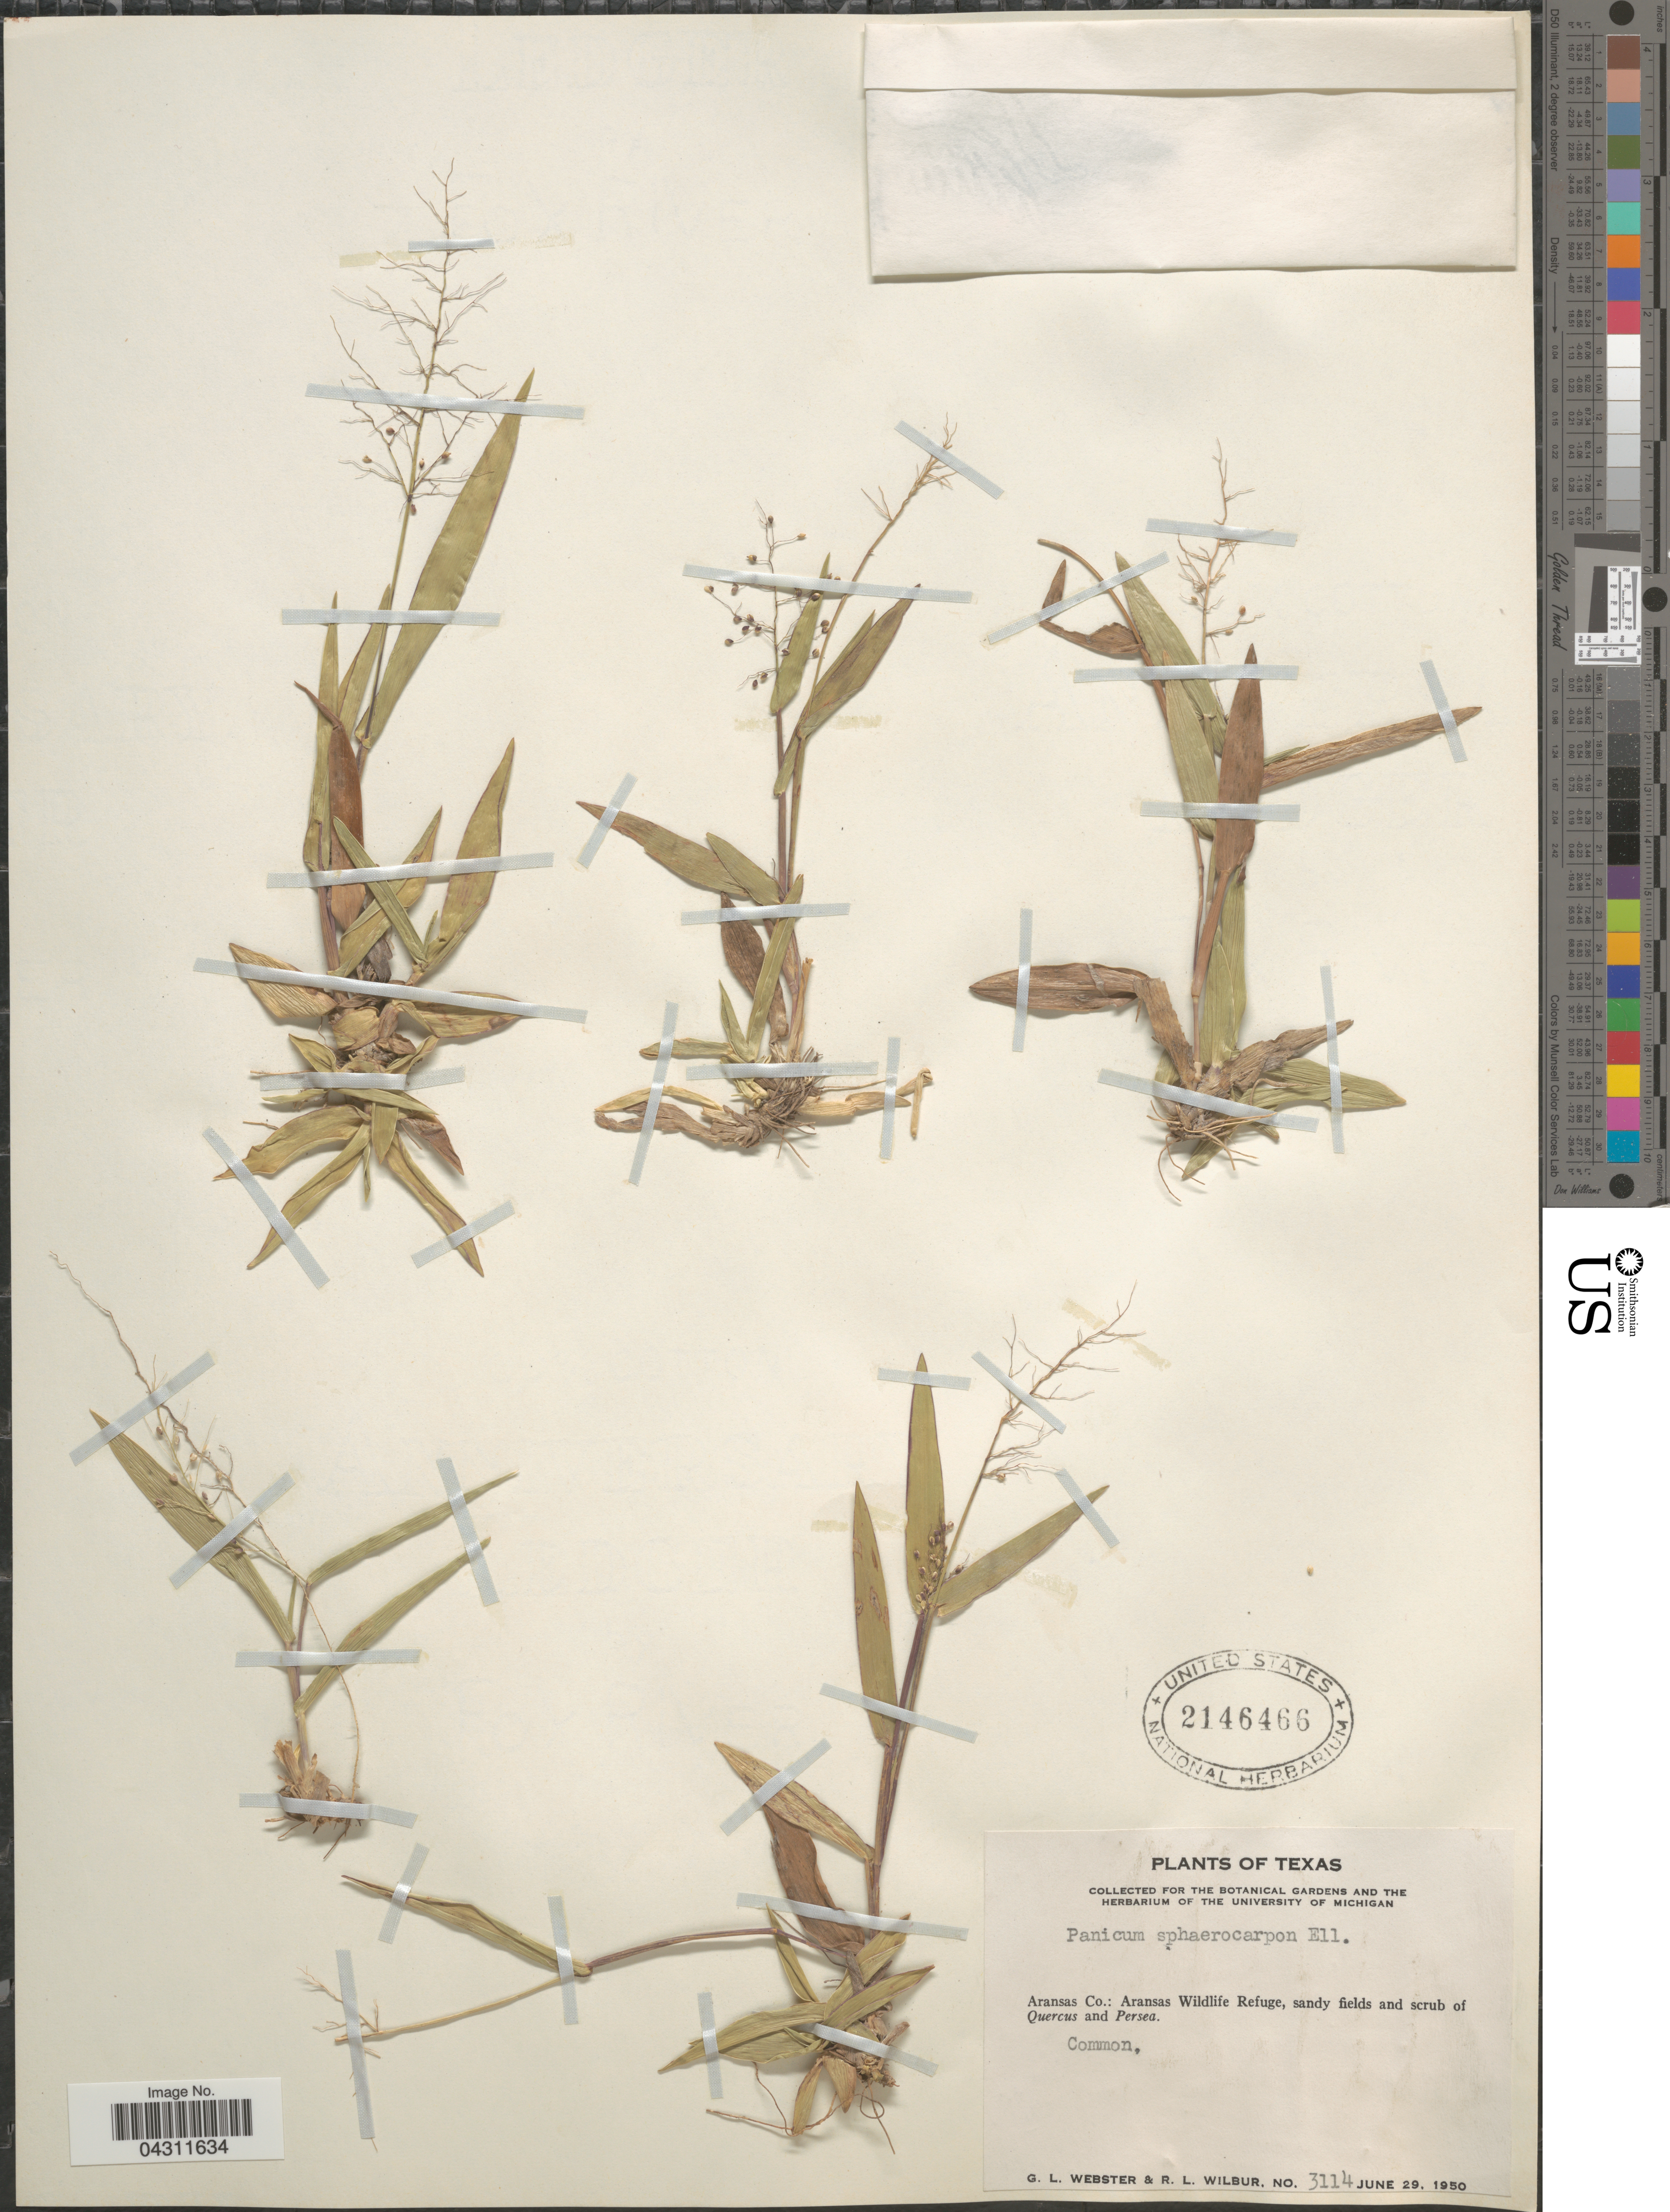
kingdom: Plantae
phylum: Tracheophyta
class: Liliopsida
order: Poales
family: Poaceae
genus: Dichanthelium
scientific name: Dichanthelium strigosum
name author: (Muhl. ex Elliott) Freckmann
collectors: G. L. Webster & R. L. Wilbur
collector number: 3114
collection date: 1950-06-29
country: United States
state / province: Texas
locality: Aransas Co.: Aransas Wildlife Refuge.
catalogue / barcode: US 2146466